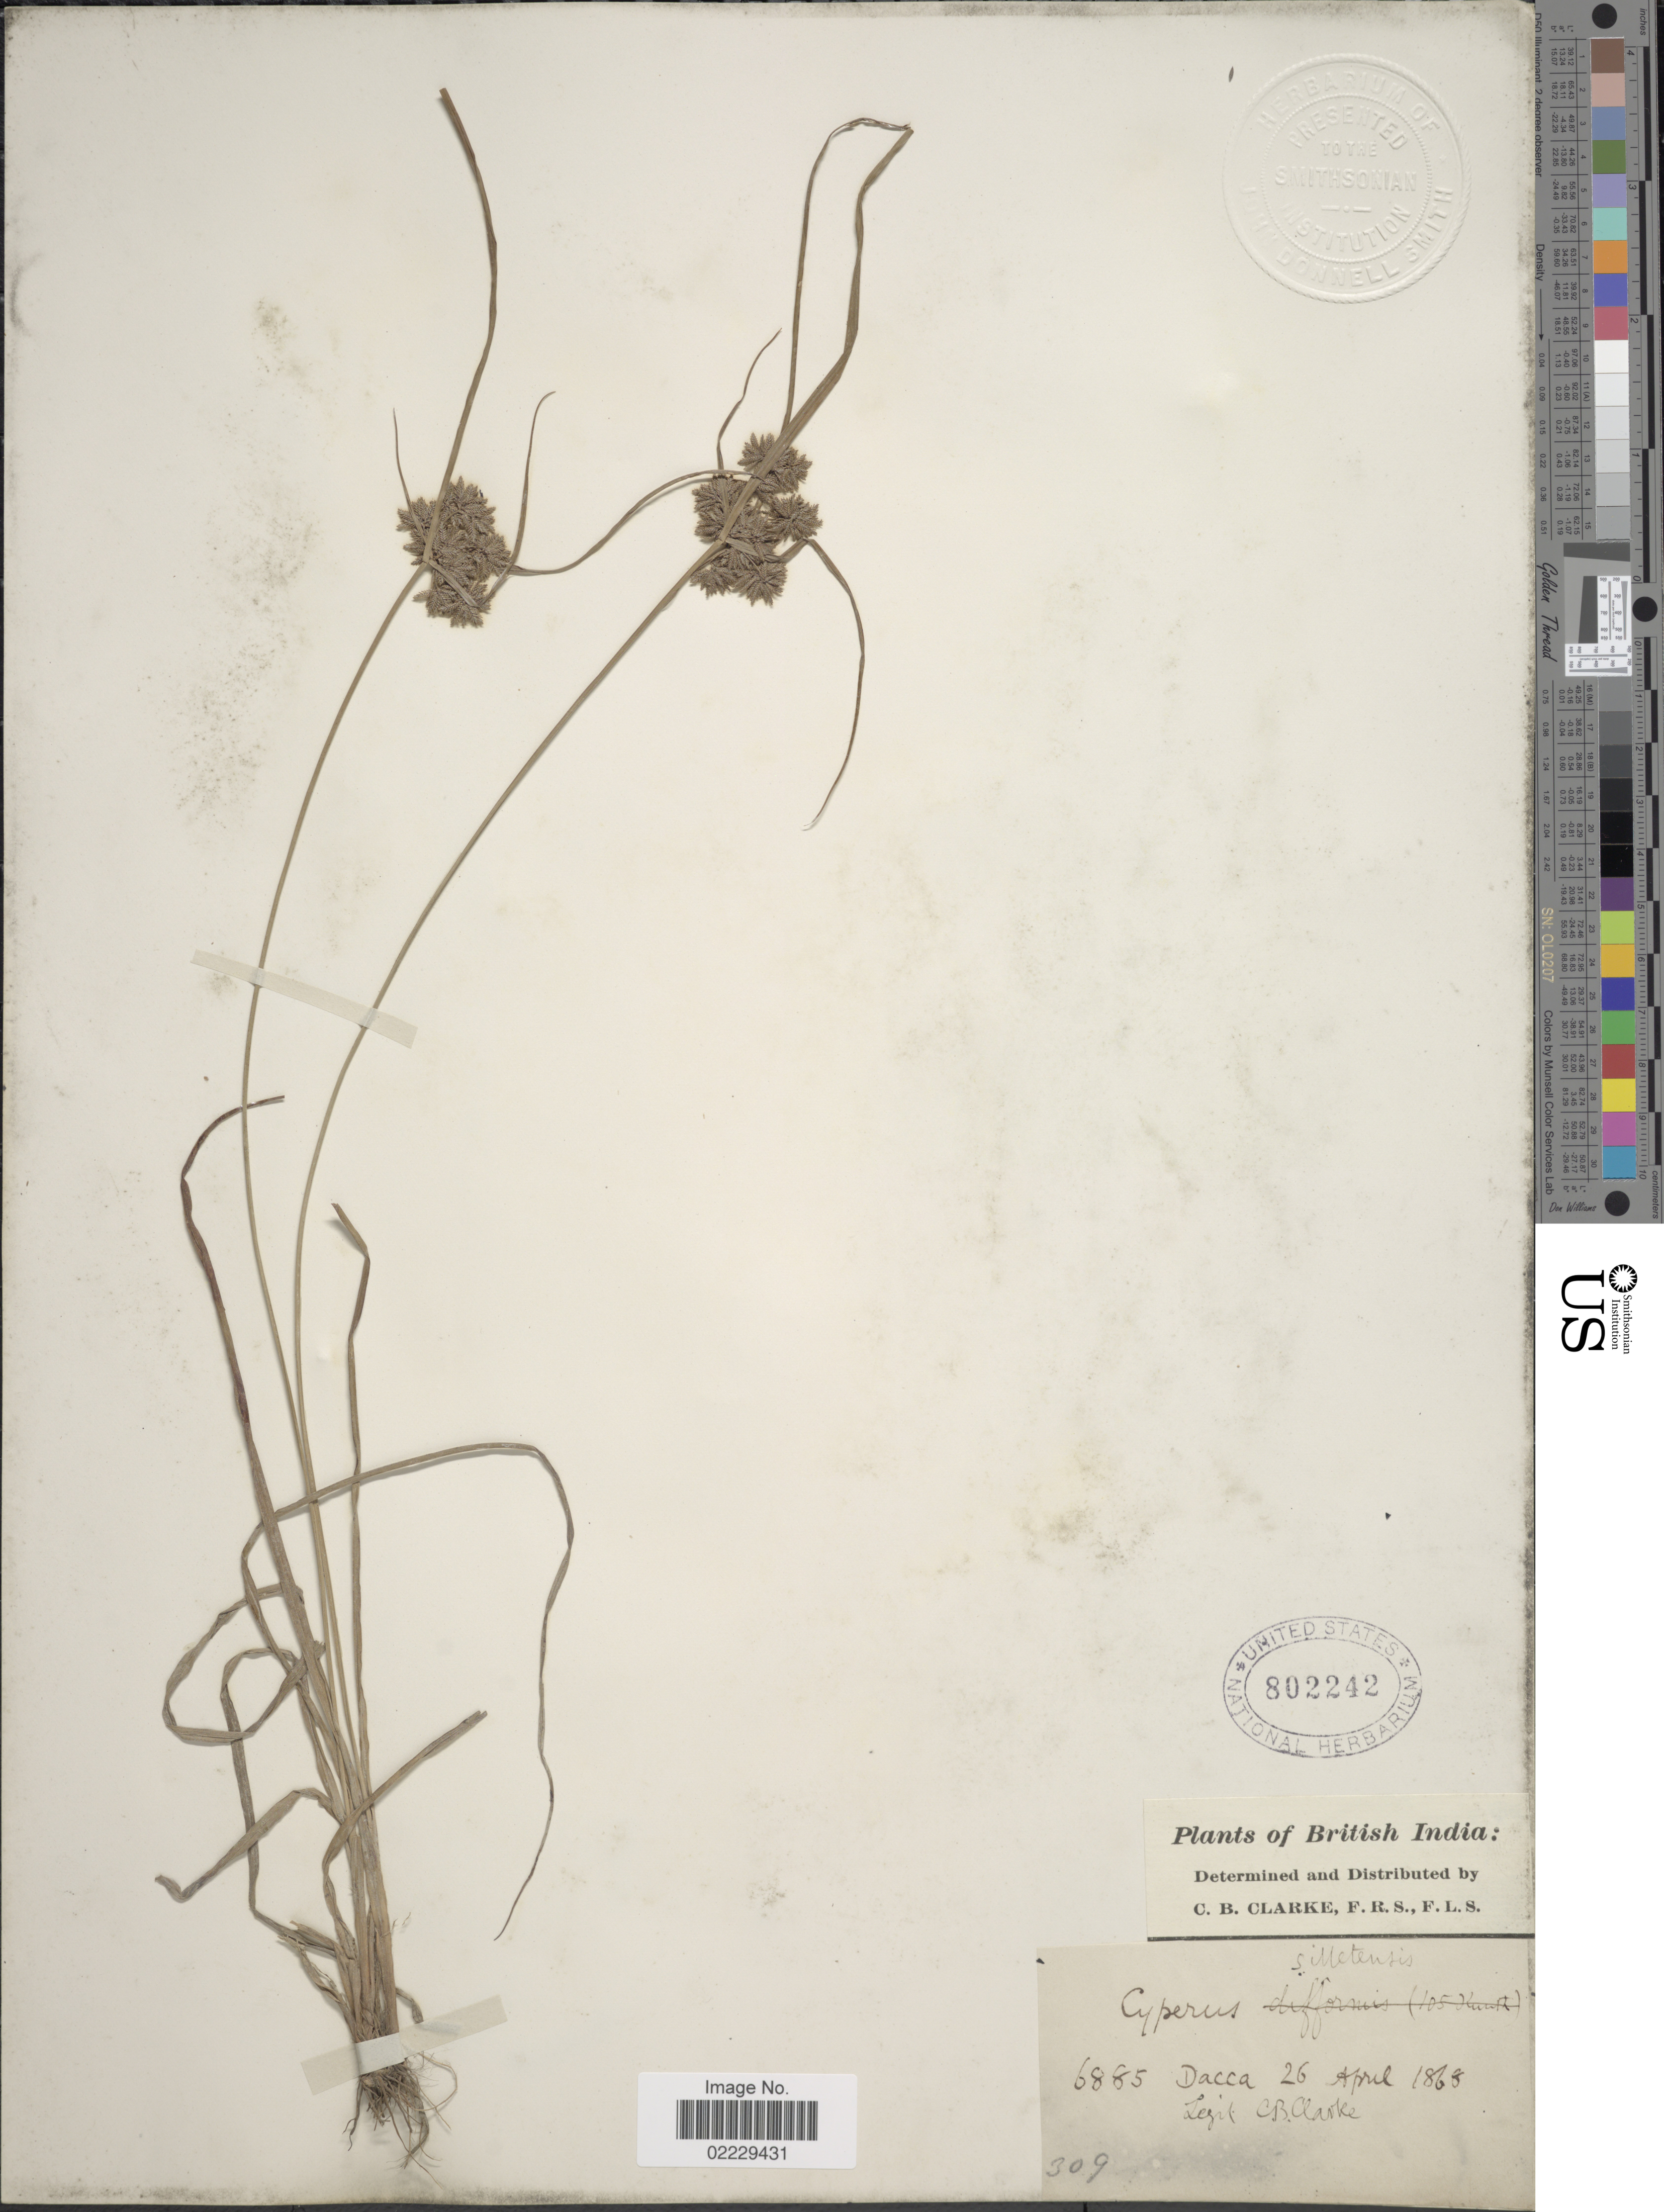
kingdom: Plantae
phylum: Tracheophyta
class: Liliopsida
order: Poales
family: Cyperaceae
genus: Cyperus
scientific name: Cyperus silletensis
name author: Nees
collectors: C. B. Clarke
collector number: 6885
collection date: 1868-04-26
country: India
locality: British India, Dacca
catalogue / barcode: US 802242